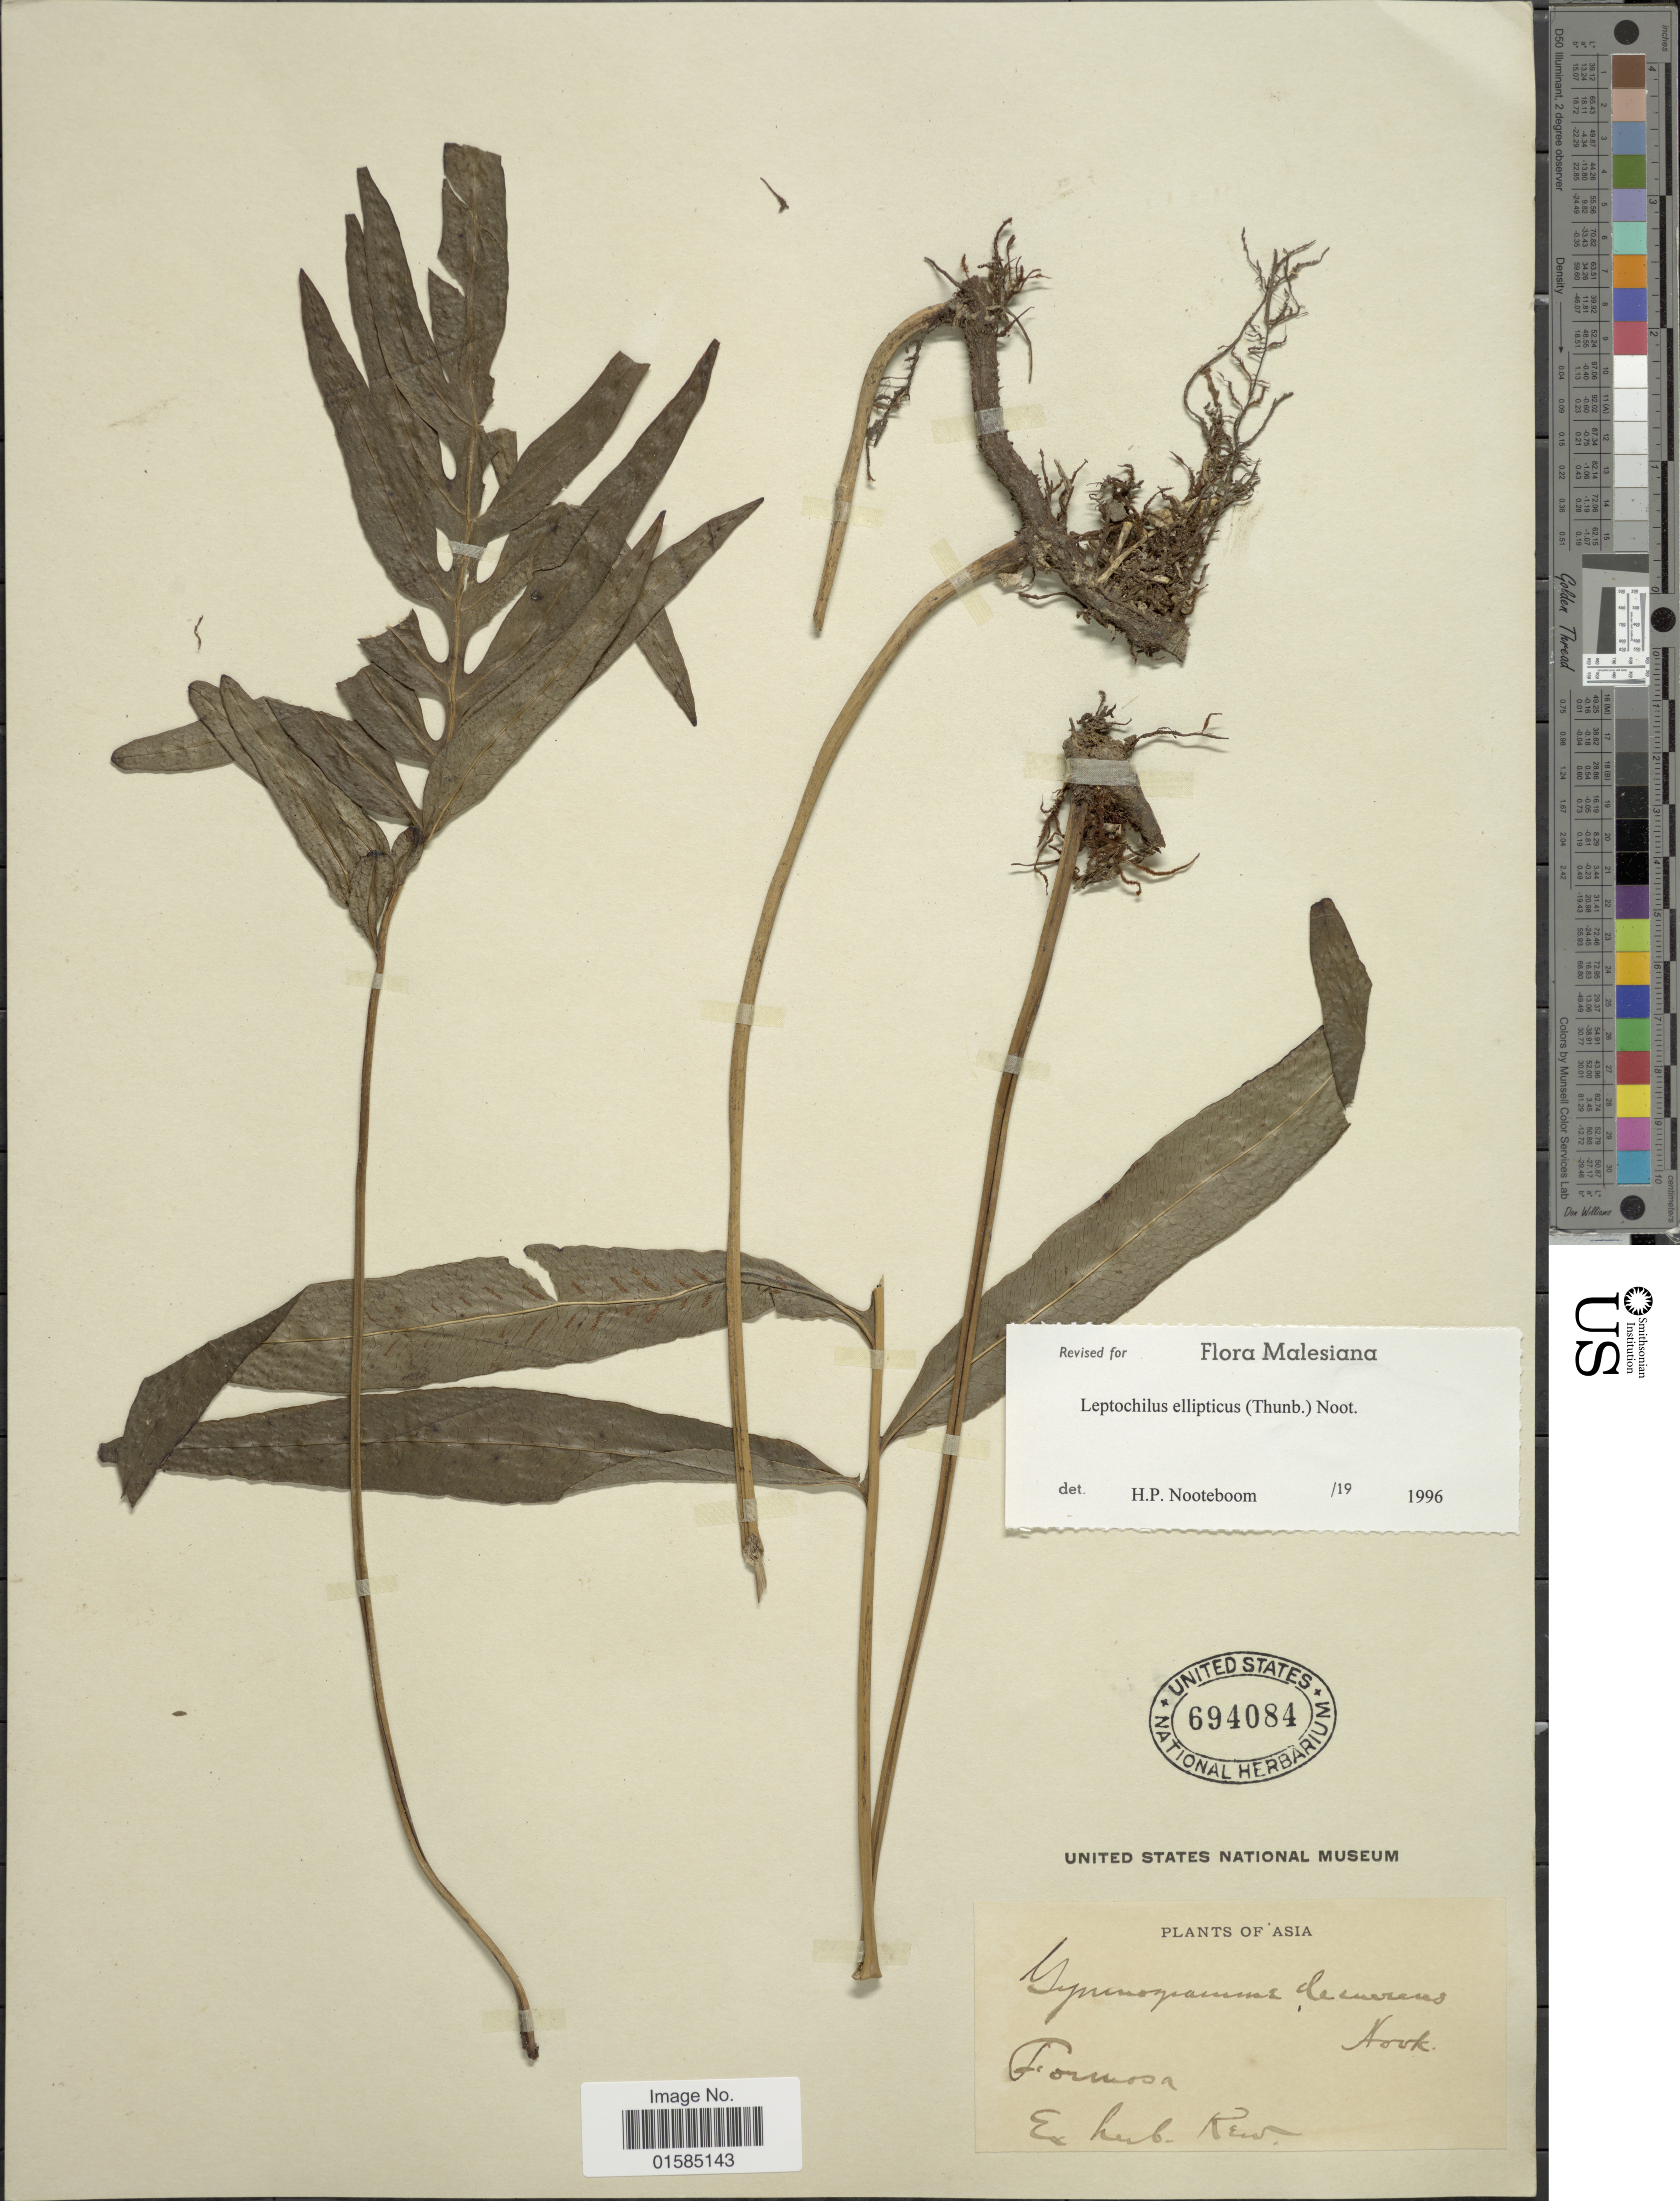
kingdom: Plantae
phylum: Tracheophyta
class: Polypodiopsida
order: Polypodiales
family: Polypodiaceae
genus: Leptochilus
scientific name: Leptochilus ellipticus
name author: (Thunb.) Noot.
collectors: ex Herb. Kew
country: Taiwan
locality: Asia, Formosa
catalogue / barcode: US 694084